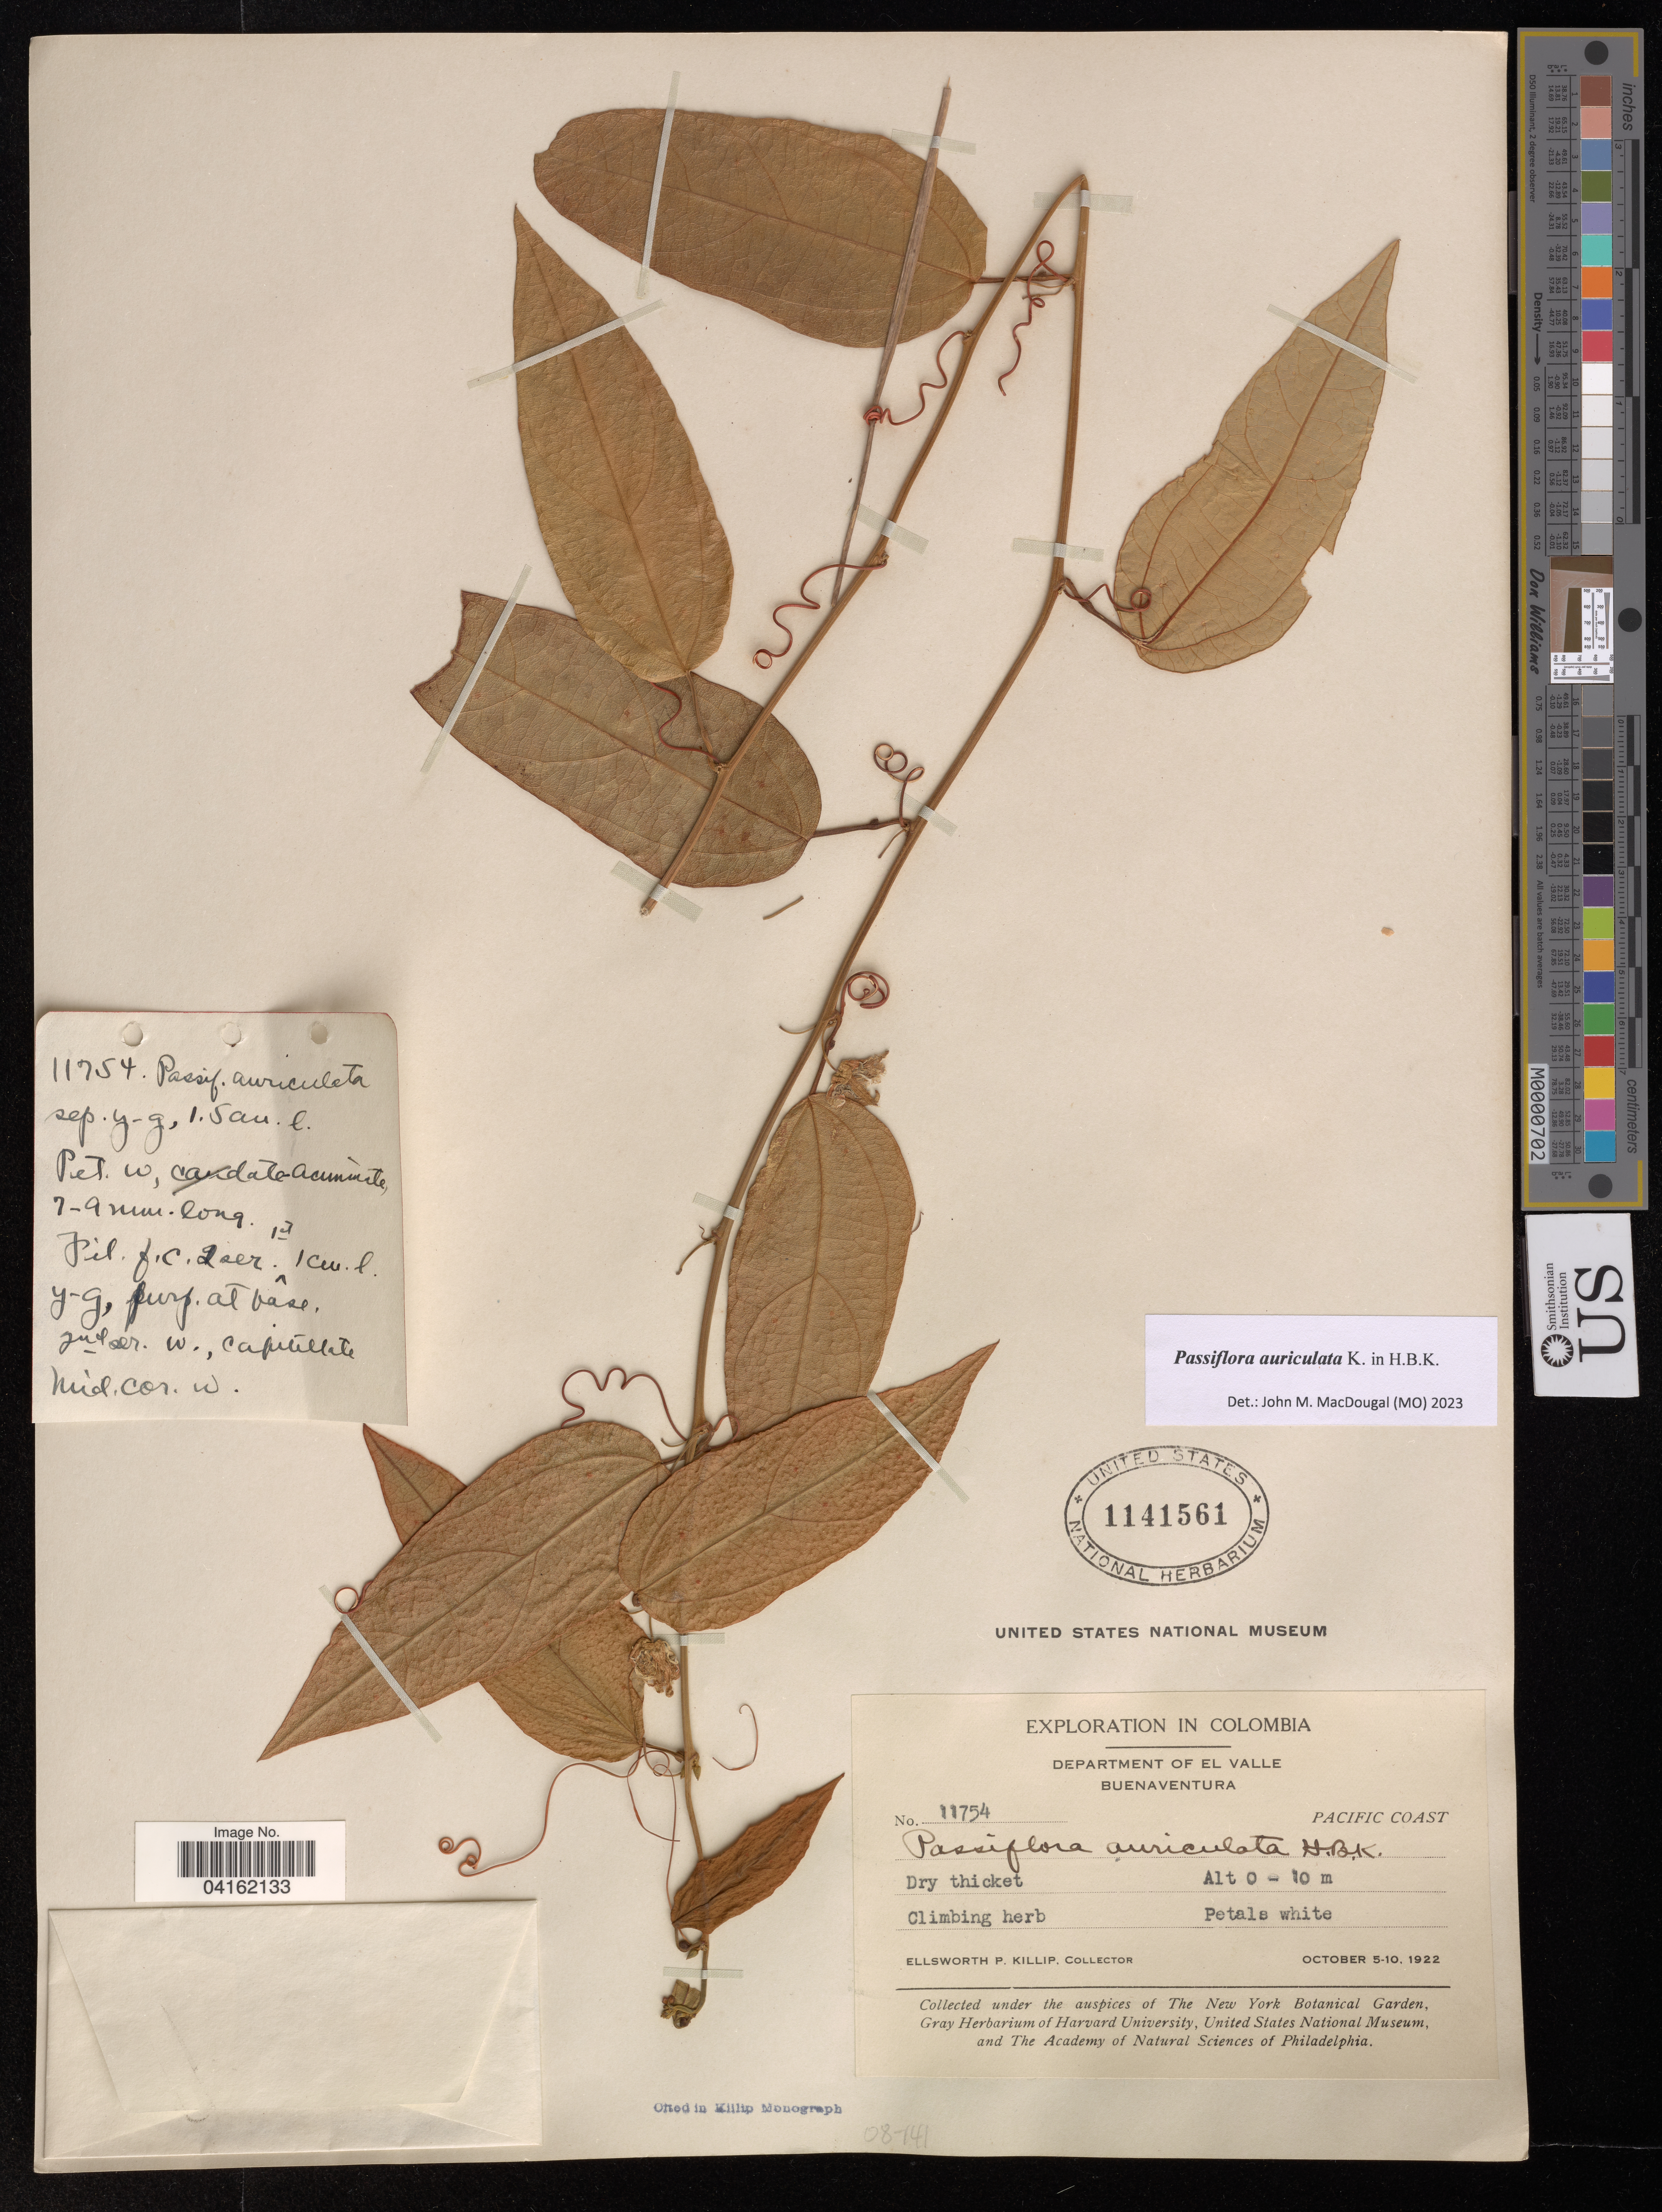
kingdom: Plantae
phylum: Tracheophyta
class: Magnoliopsida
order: Malpighiales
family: Passifloraceae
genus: Passiflora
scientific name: Passiflora auriculata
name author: Kunth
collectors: E. P. Killip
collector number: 11754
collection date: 1922-10-05/1922-10-10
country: Colombia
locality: Department of El Valle. Buenaventura. Pacific Coast.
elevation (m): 0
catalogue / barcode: US 1141561